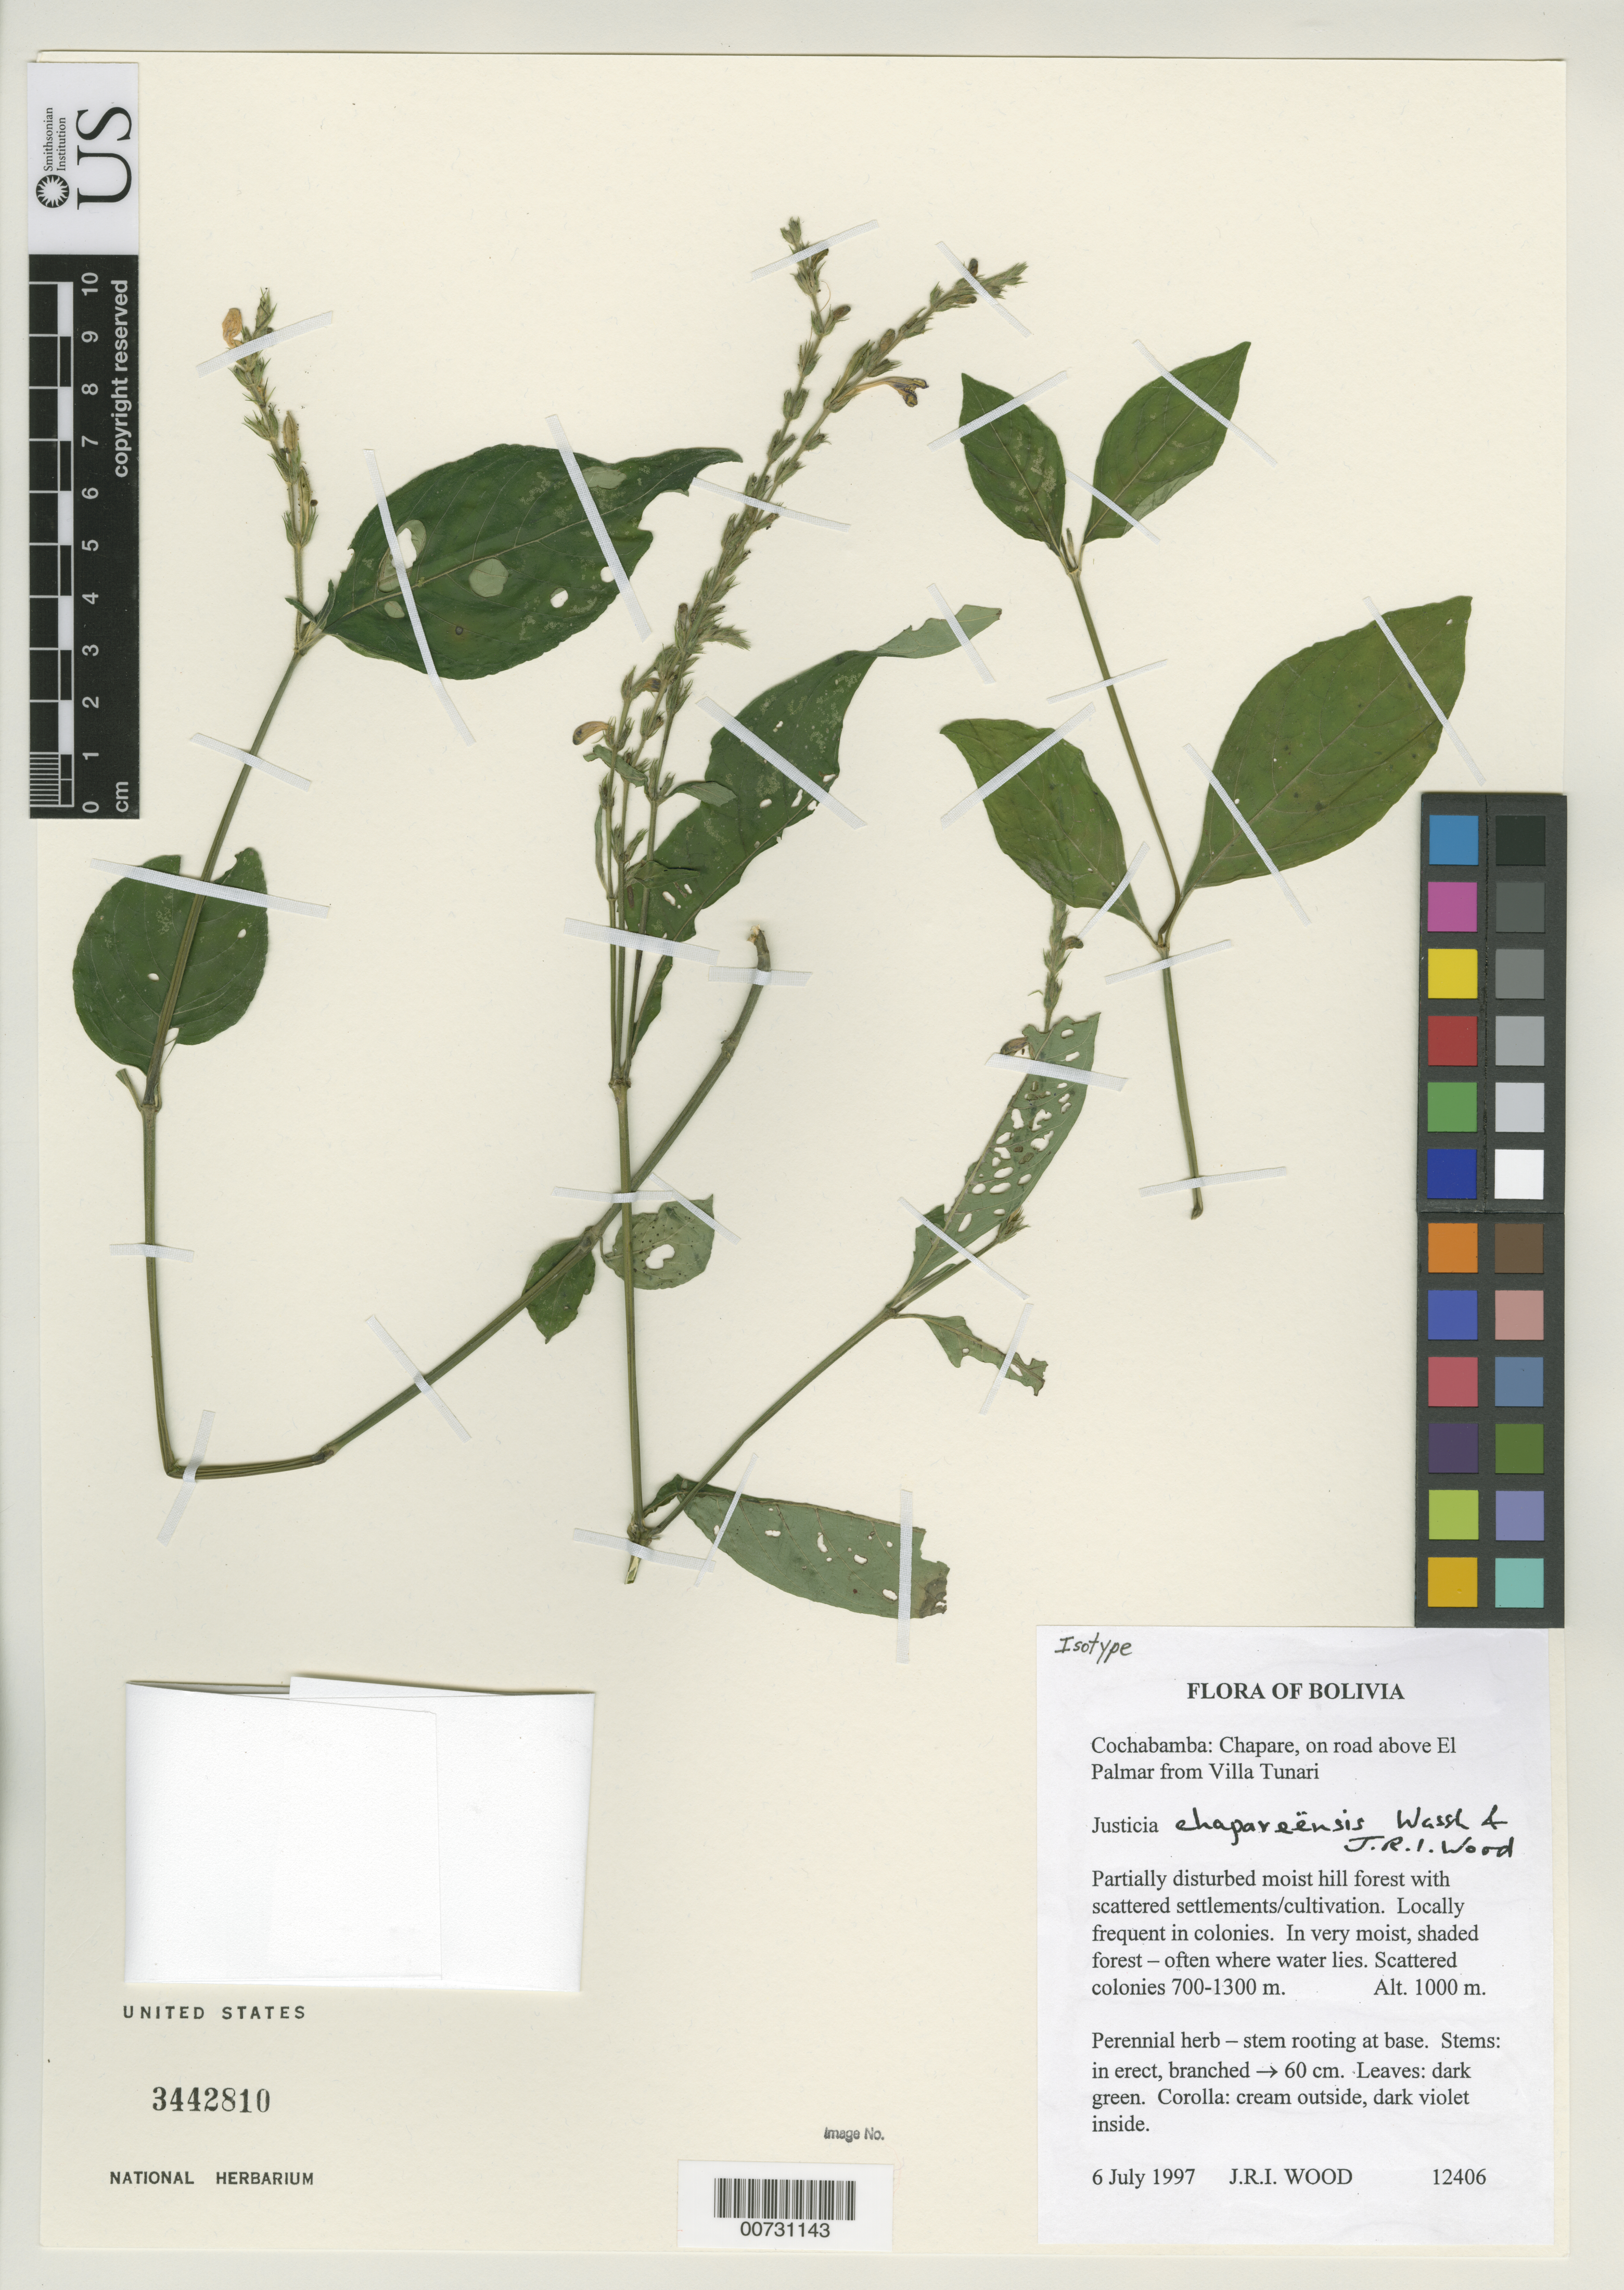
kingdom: Plantae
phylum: Tracheophyta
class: Magnoliopsida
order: Lamiales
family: Acanthaceae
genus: Justicia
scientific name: Justicia chapareensis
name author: Wassh. & J.R.I. Wood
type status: Isotype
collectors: J. R. I. Wood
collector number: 12406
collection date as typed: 06 Jul 1997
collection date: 1997-07-06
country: Bolivia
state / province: Cochabamba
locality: Cochabamba: Chapare, on road above El Palmar from Villa Tunari.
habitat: Partially disturbed moist hill forest with scattered settlements/cultivation. Locally frequent in colonies. In very moist, shaded forest - often where water lies. Scattered colonies 700-1300 m.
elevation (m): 1000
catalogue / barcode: US 3442810